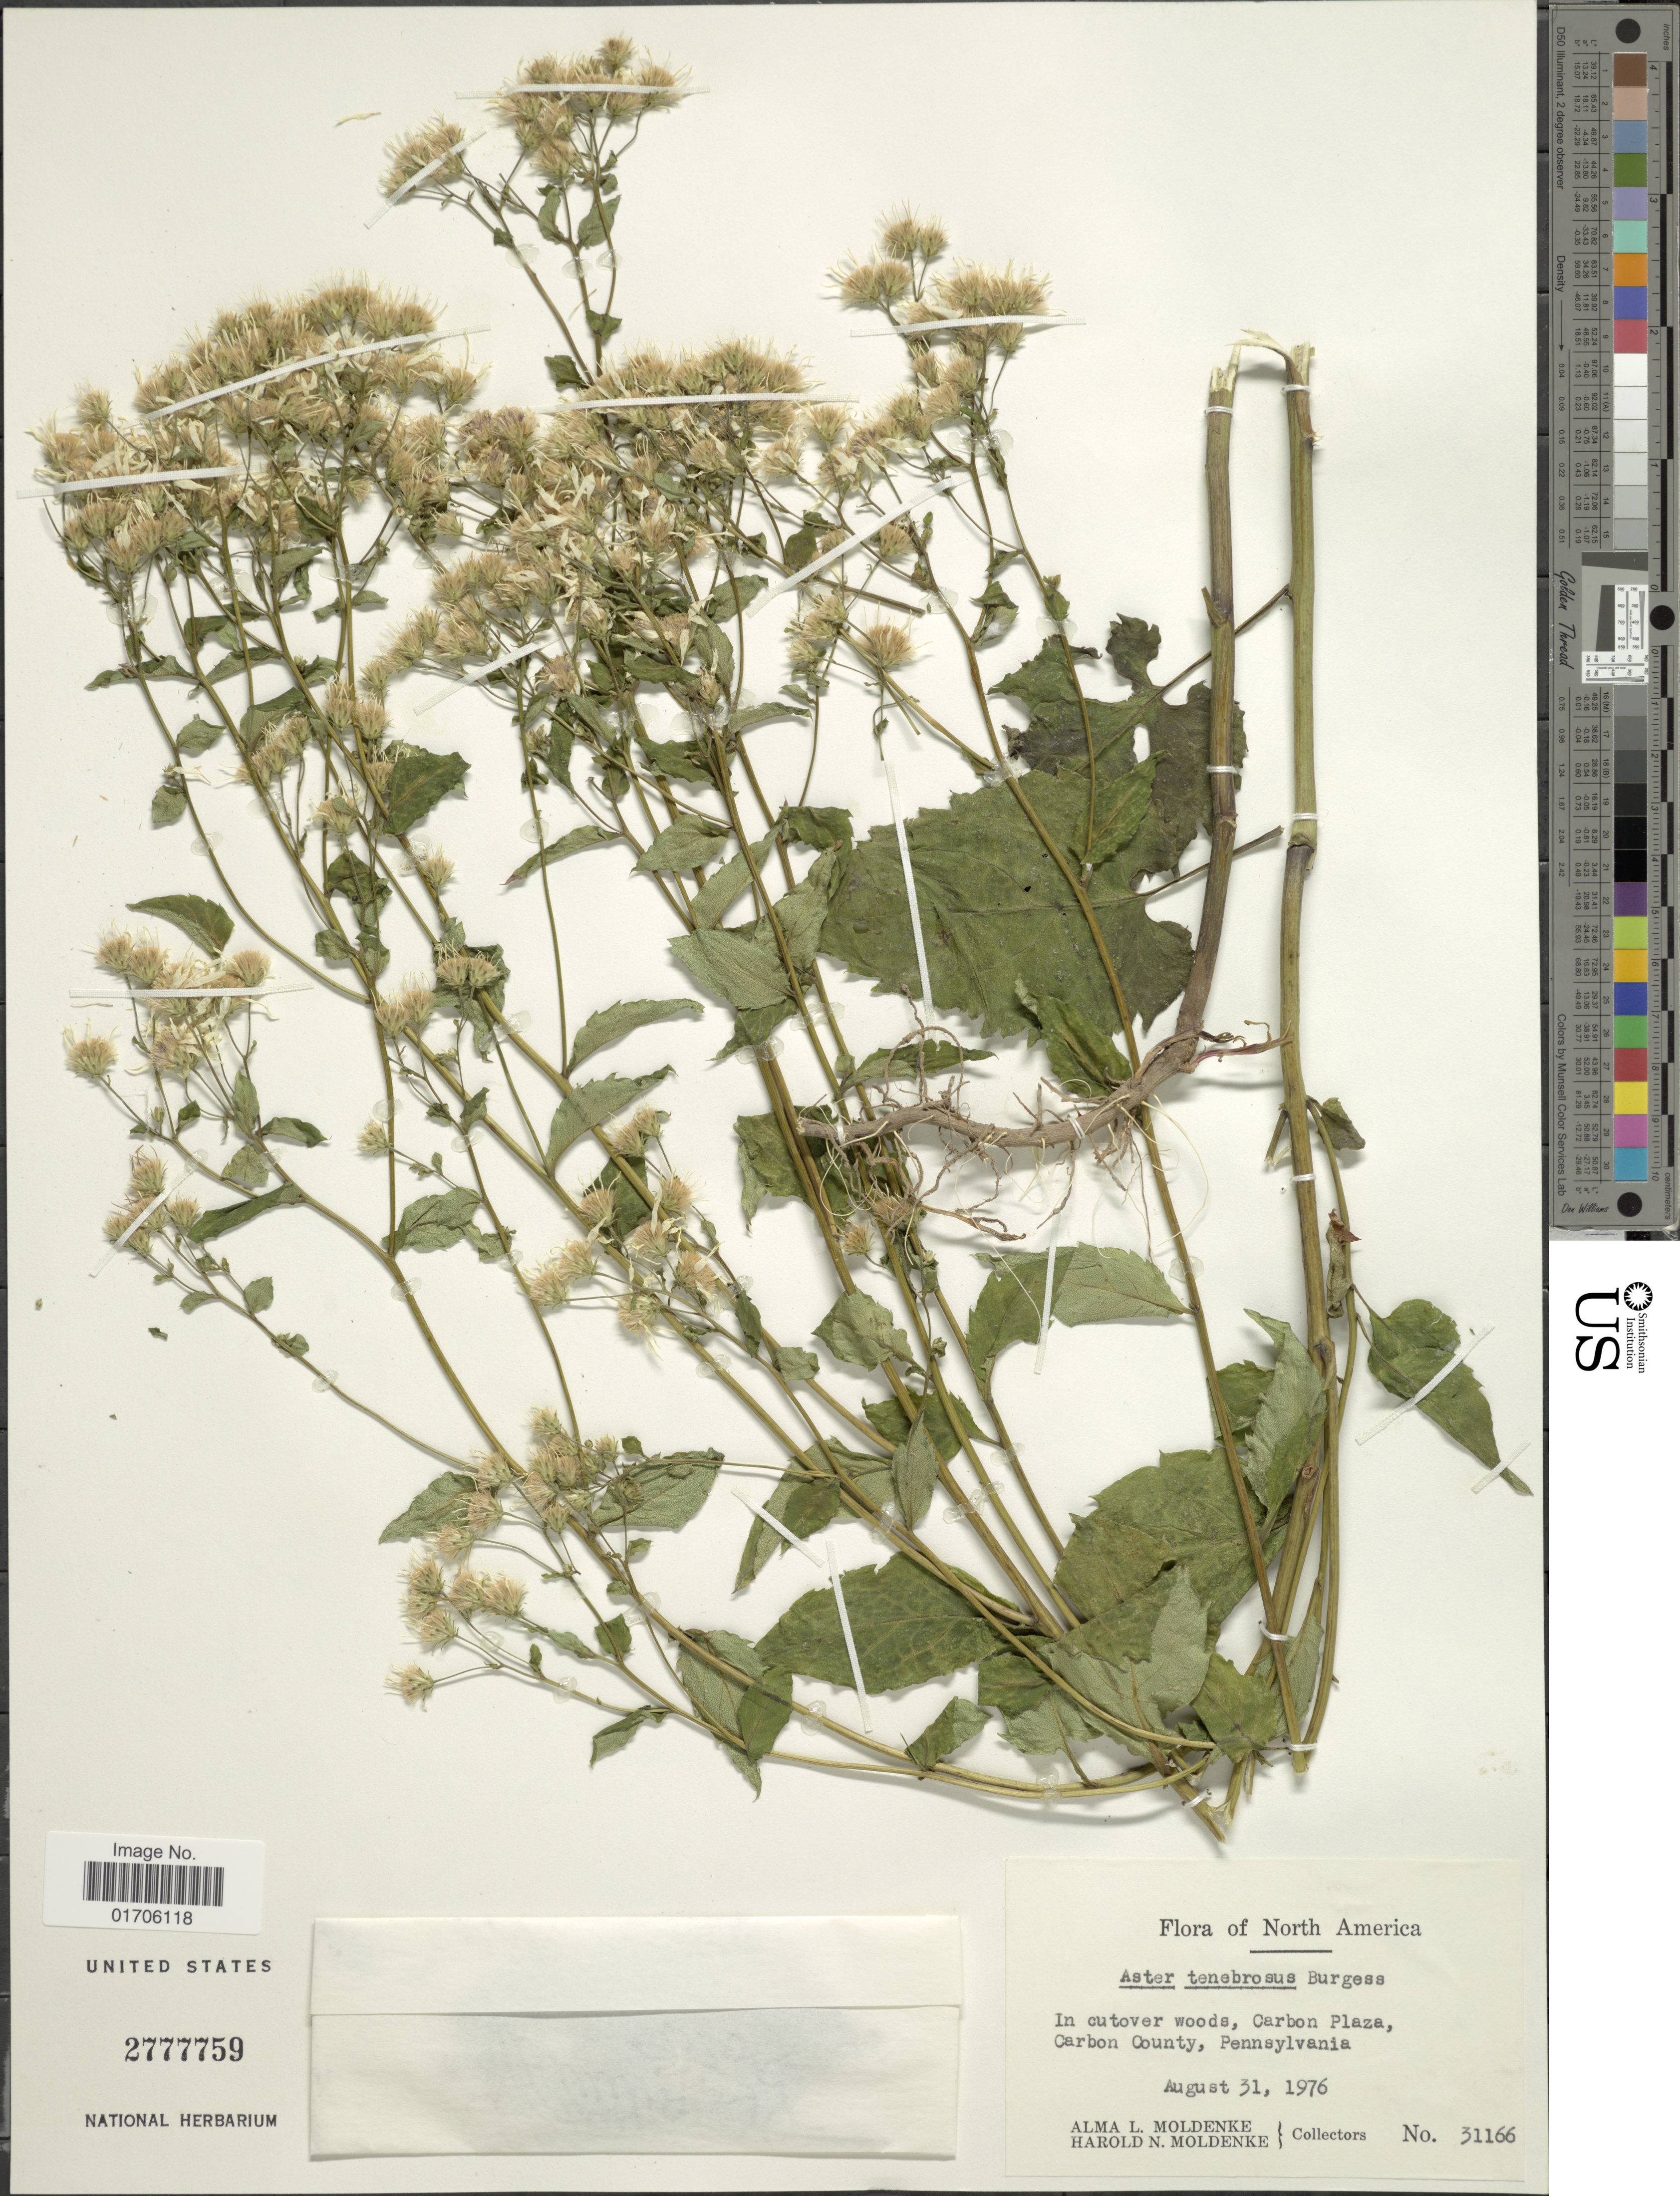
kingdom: Plantae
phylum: Tracheophyta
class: Magnoliopsida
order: Asterales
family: Asteraceae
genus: Aster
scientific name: Aster tenebrosus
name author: E.S. Burgess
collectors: A. L. Moldenke & H. N. Moldenke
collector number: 31166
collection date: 1976-08-31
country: United States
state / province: Pennsylvania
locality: North America. In cutover woods, Carbon Plaza, Carbon County, Pennsylvania.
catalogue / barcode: US 2777759